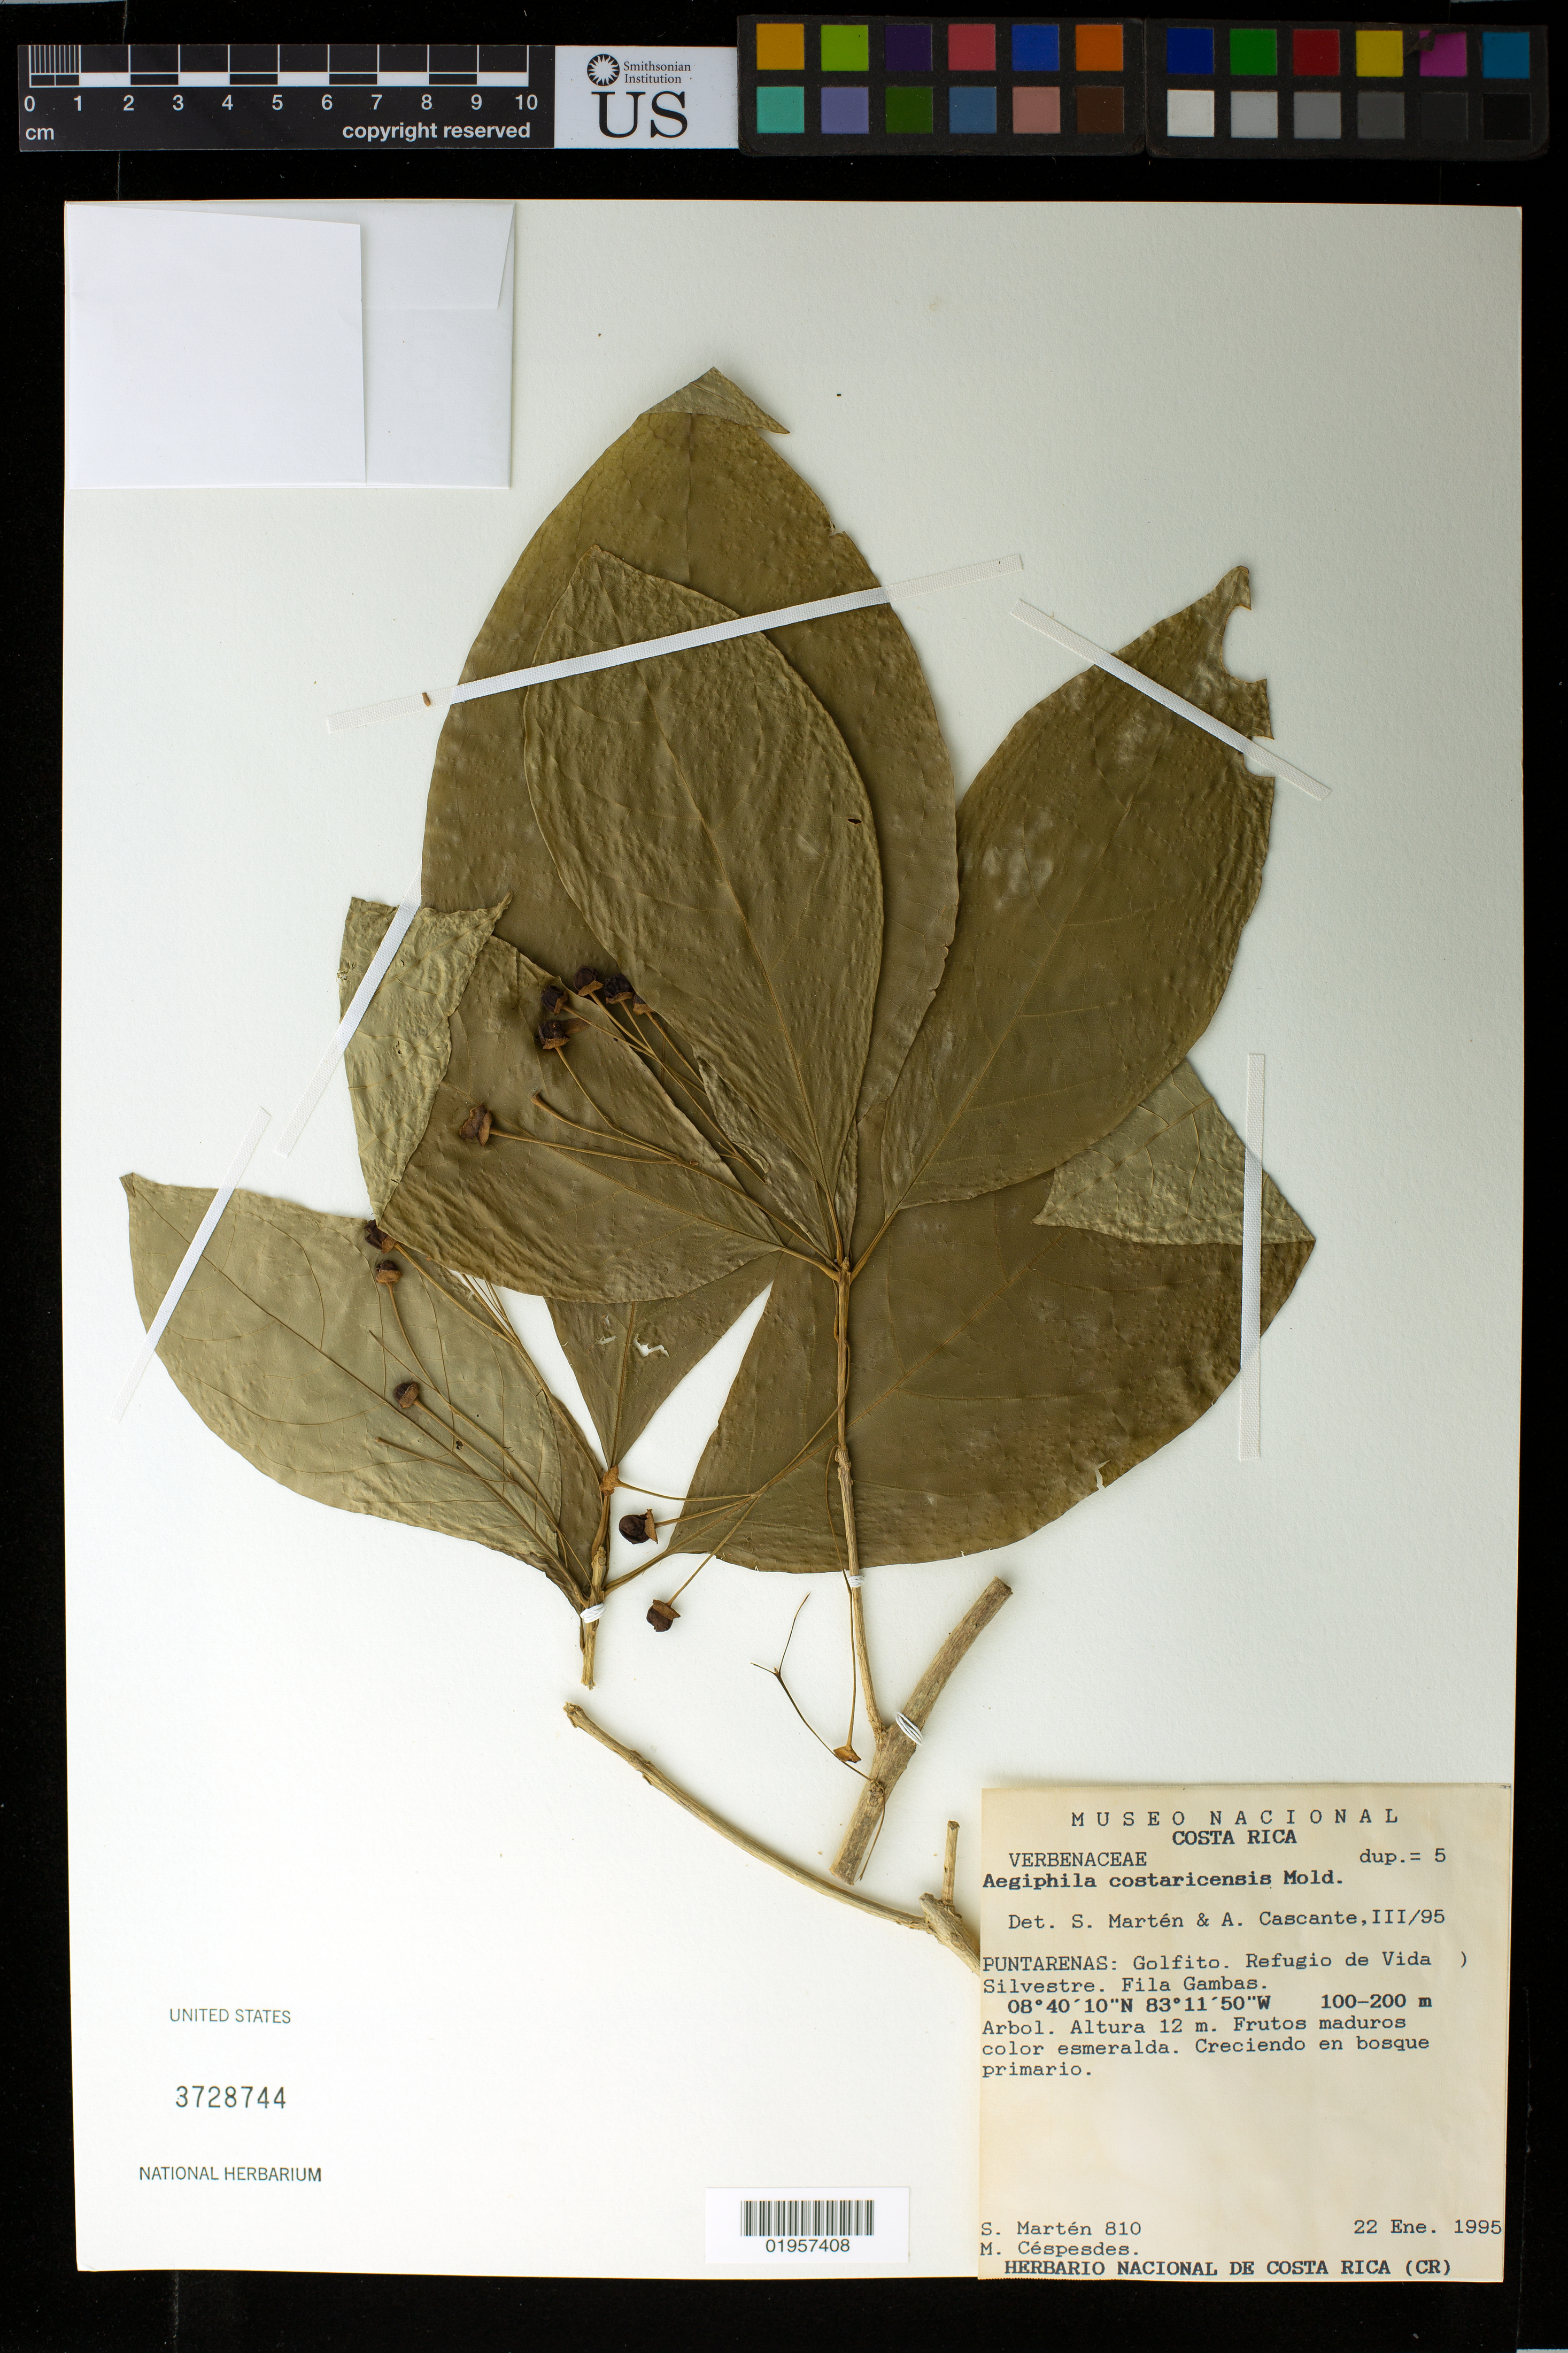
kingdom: Plantae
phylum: Tracheophyta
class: Magnoliopsida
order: Lamiales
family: Lamiaceae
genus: Aegiphila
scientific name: Aegiphila costaricensis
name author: Moldenke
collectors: S. Marten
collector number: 810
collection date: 1995-01-22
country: Costa Rica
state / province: Puntarenas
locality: Golfito, Refugio de Vida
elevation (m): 100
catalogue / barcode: US 3728744